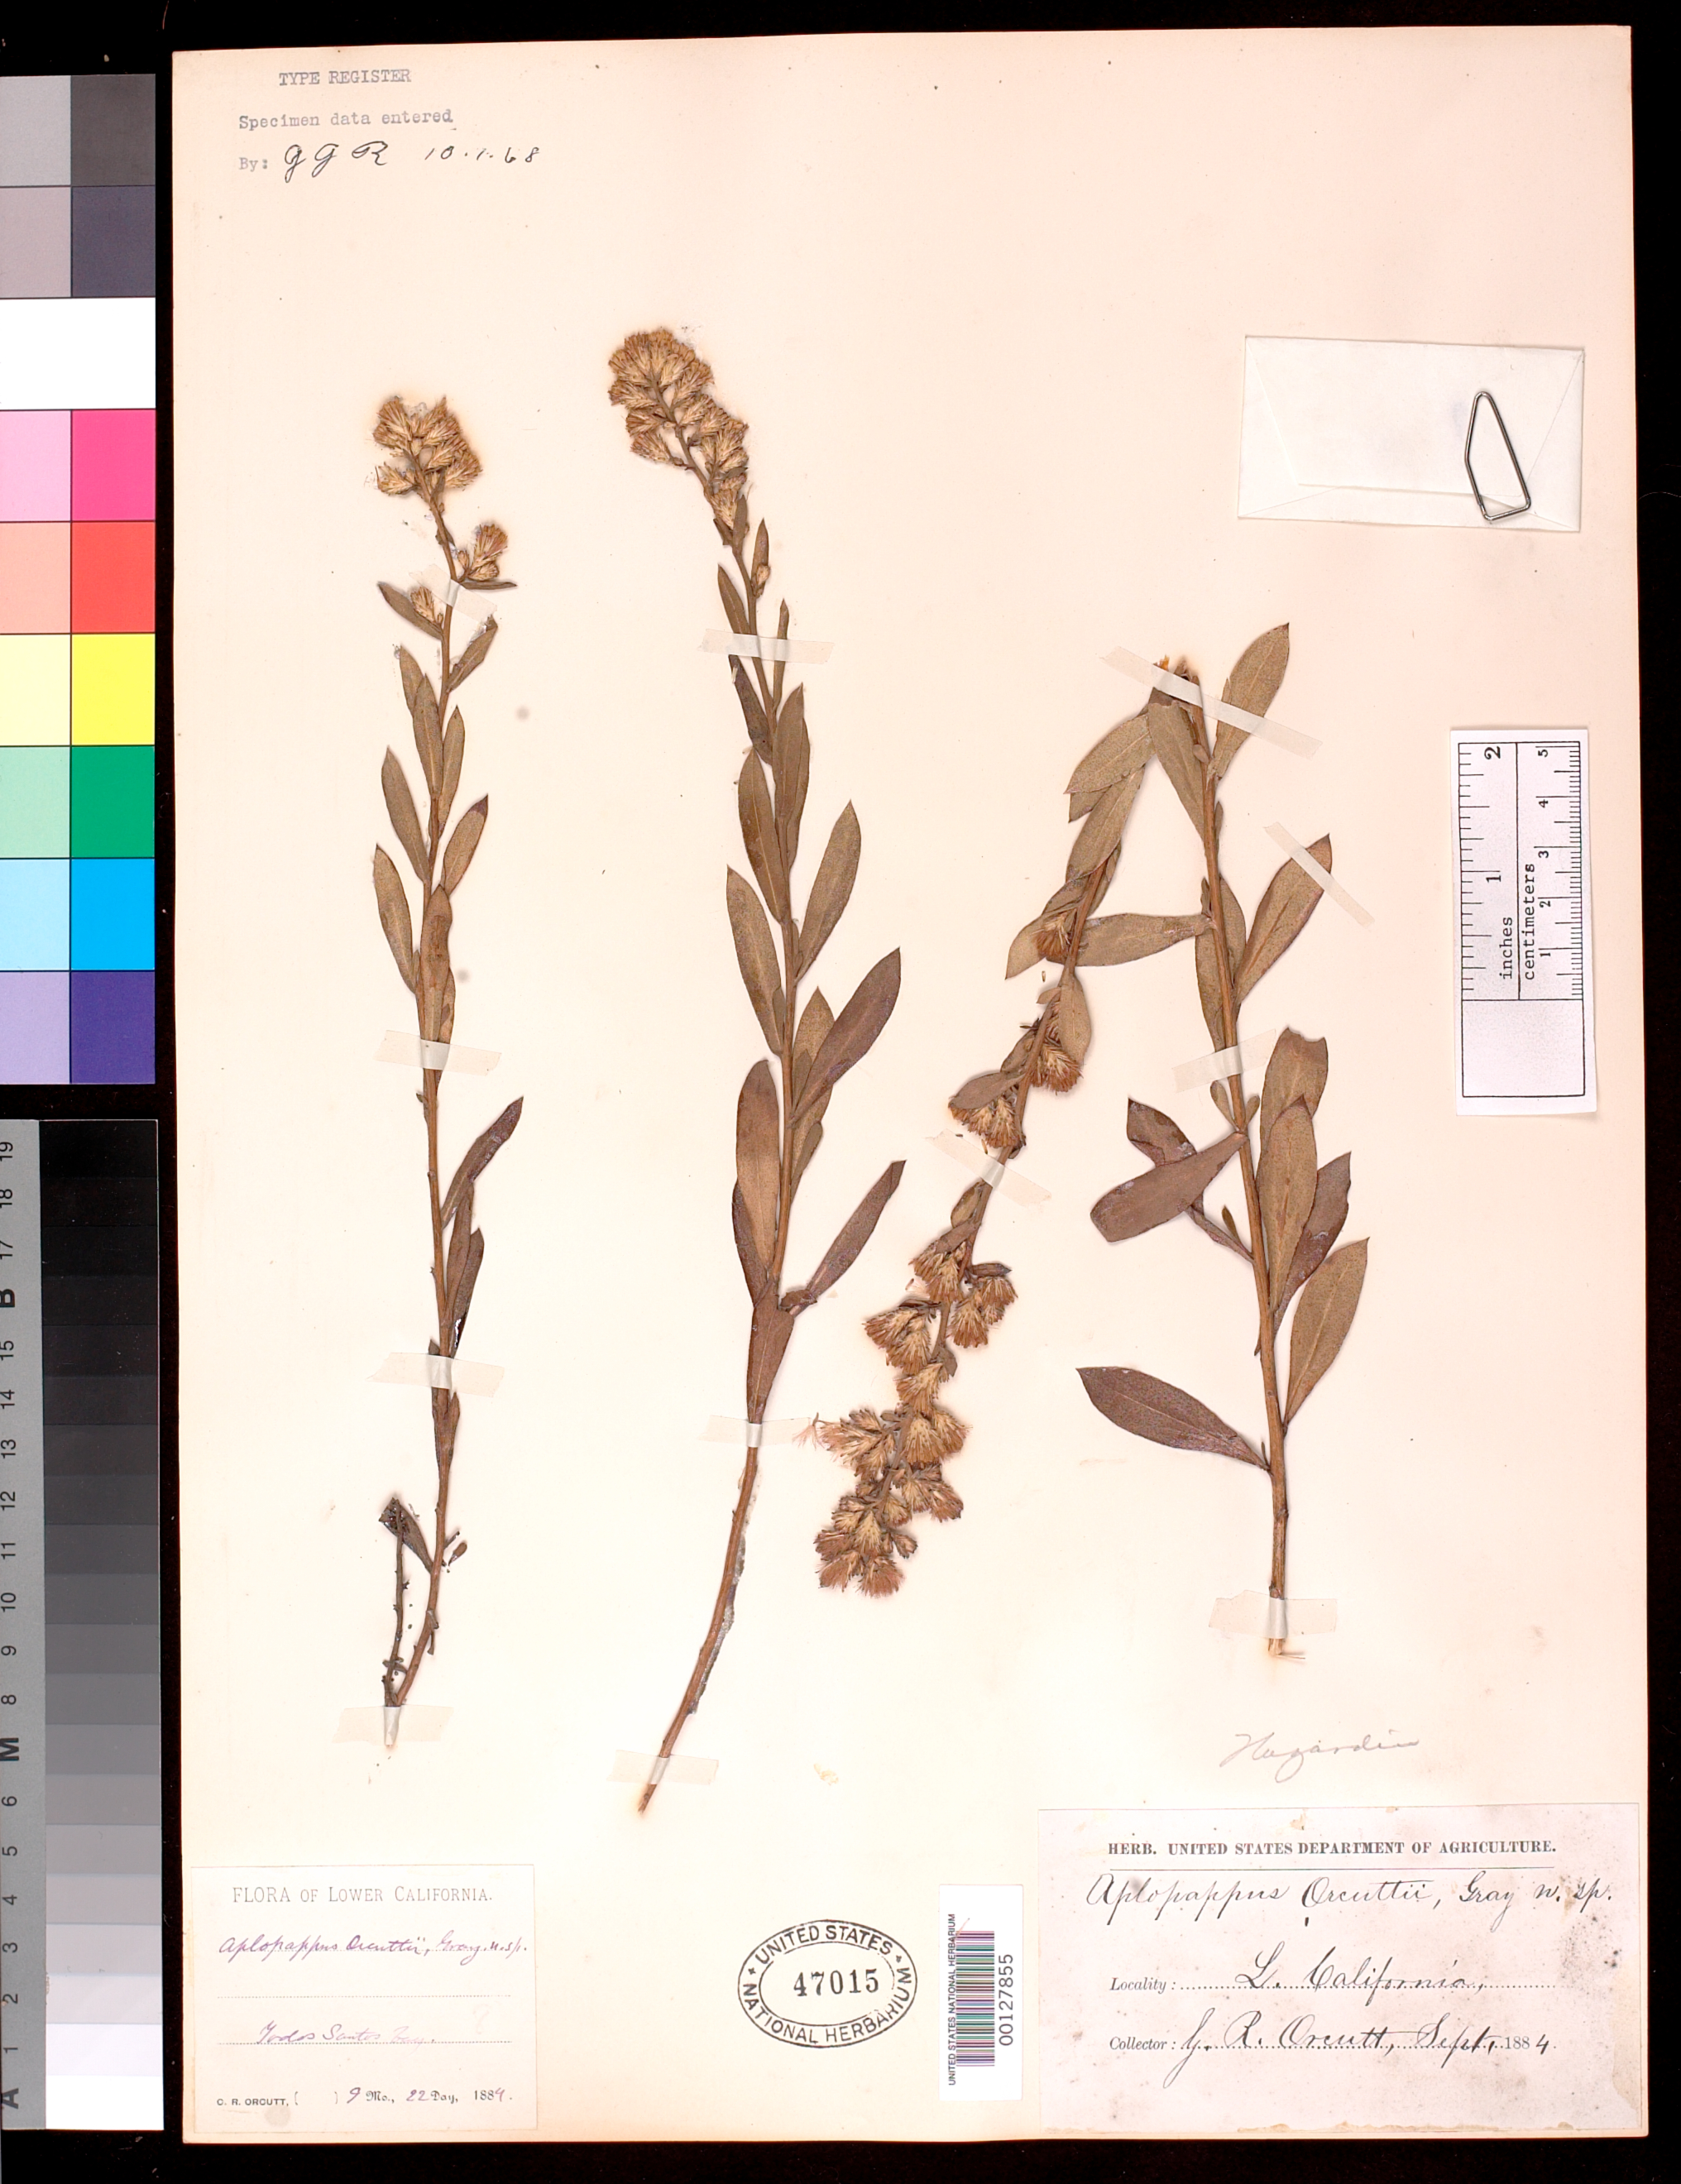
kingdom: Plantae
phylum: Tracheophyta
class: Magnoliopsida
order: Asterales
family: Asteraceae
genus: Haplopappus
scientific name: Haplopappus orcuttii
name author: A. Gray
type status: Type Collection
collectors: C. R. Orcutt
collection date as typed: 22 Sep 1884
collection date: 1884-09-22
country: Mexico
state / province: Baja California Norte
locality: Todos Santos Bay.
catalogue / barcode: US 47015